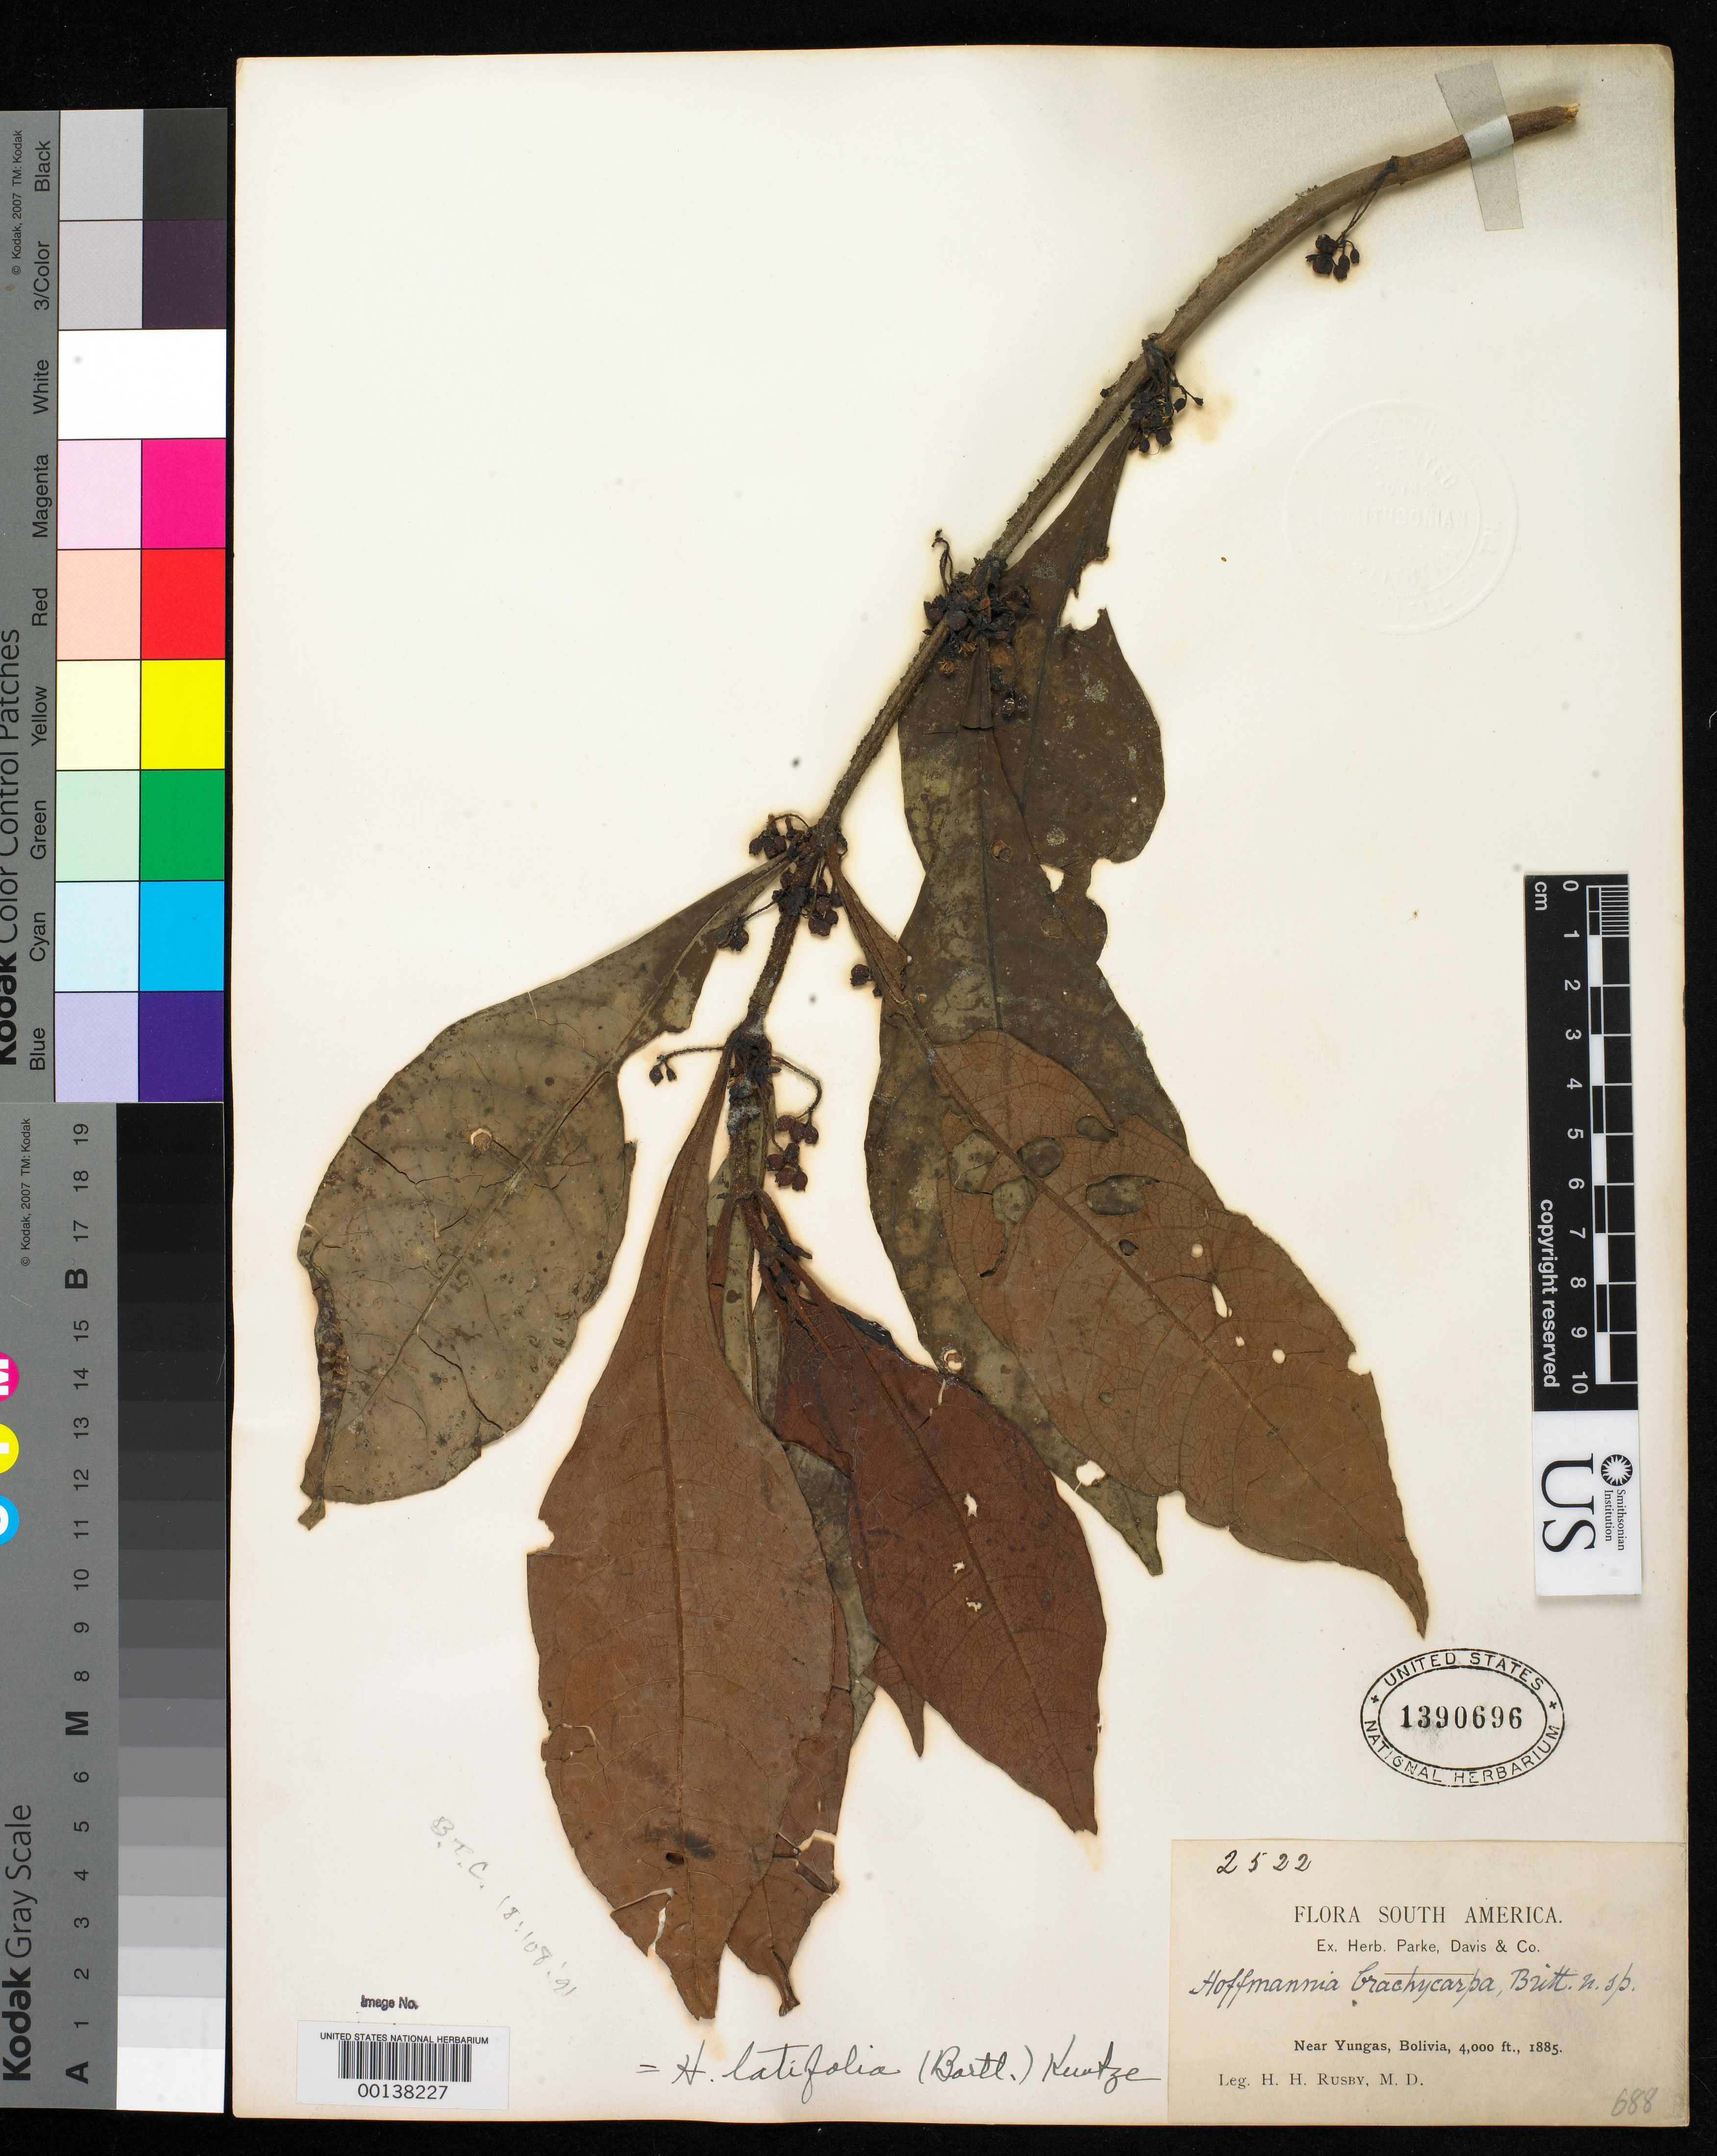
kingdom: Plantae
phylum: Tracheophyta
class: Magnoliopsida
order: Gentianales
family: Rubiaceae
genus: Hoffmannia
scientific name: Hoffmannia brachycarpa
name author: Britton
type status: Isotype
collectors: H. H. Rusby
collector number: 2522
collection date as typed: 1885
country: Bolivia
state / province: La Paz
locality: Near Yungas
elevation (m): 1219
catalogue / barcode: US 1390696